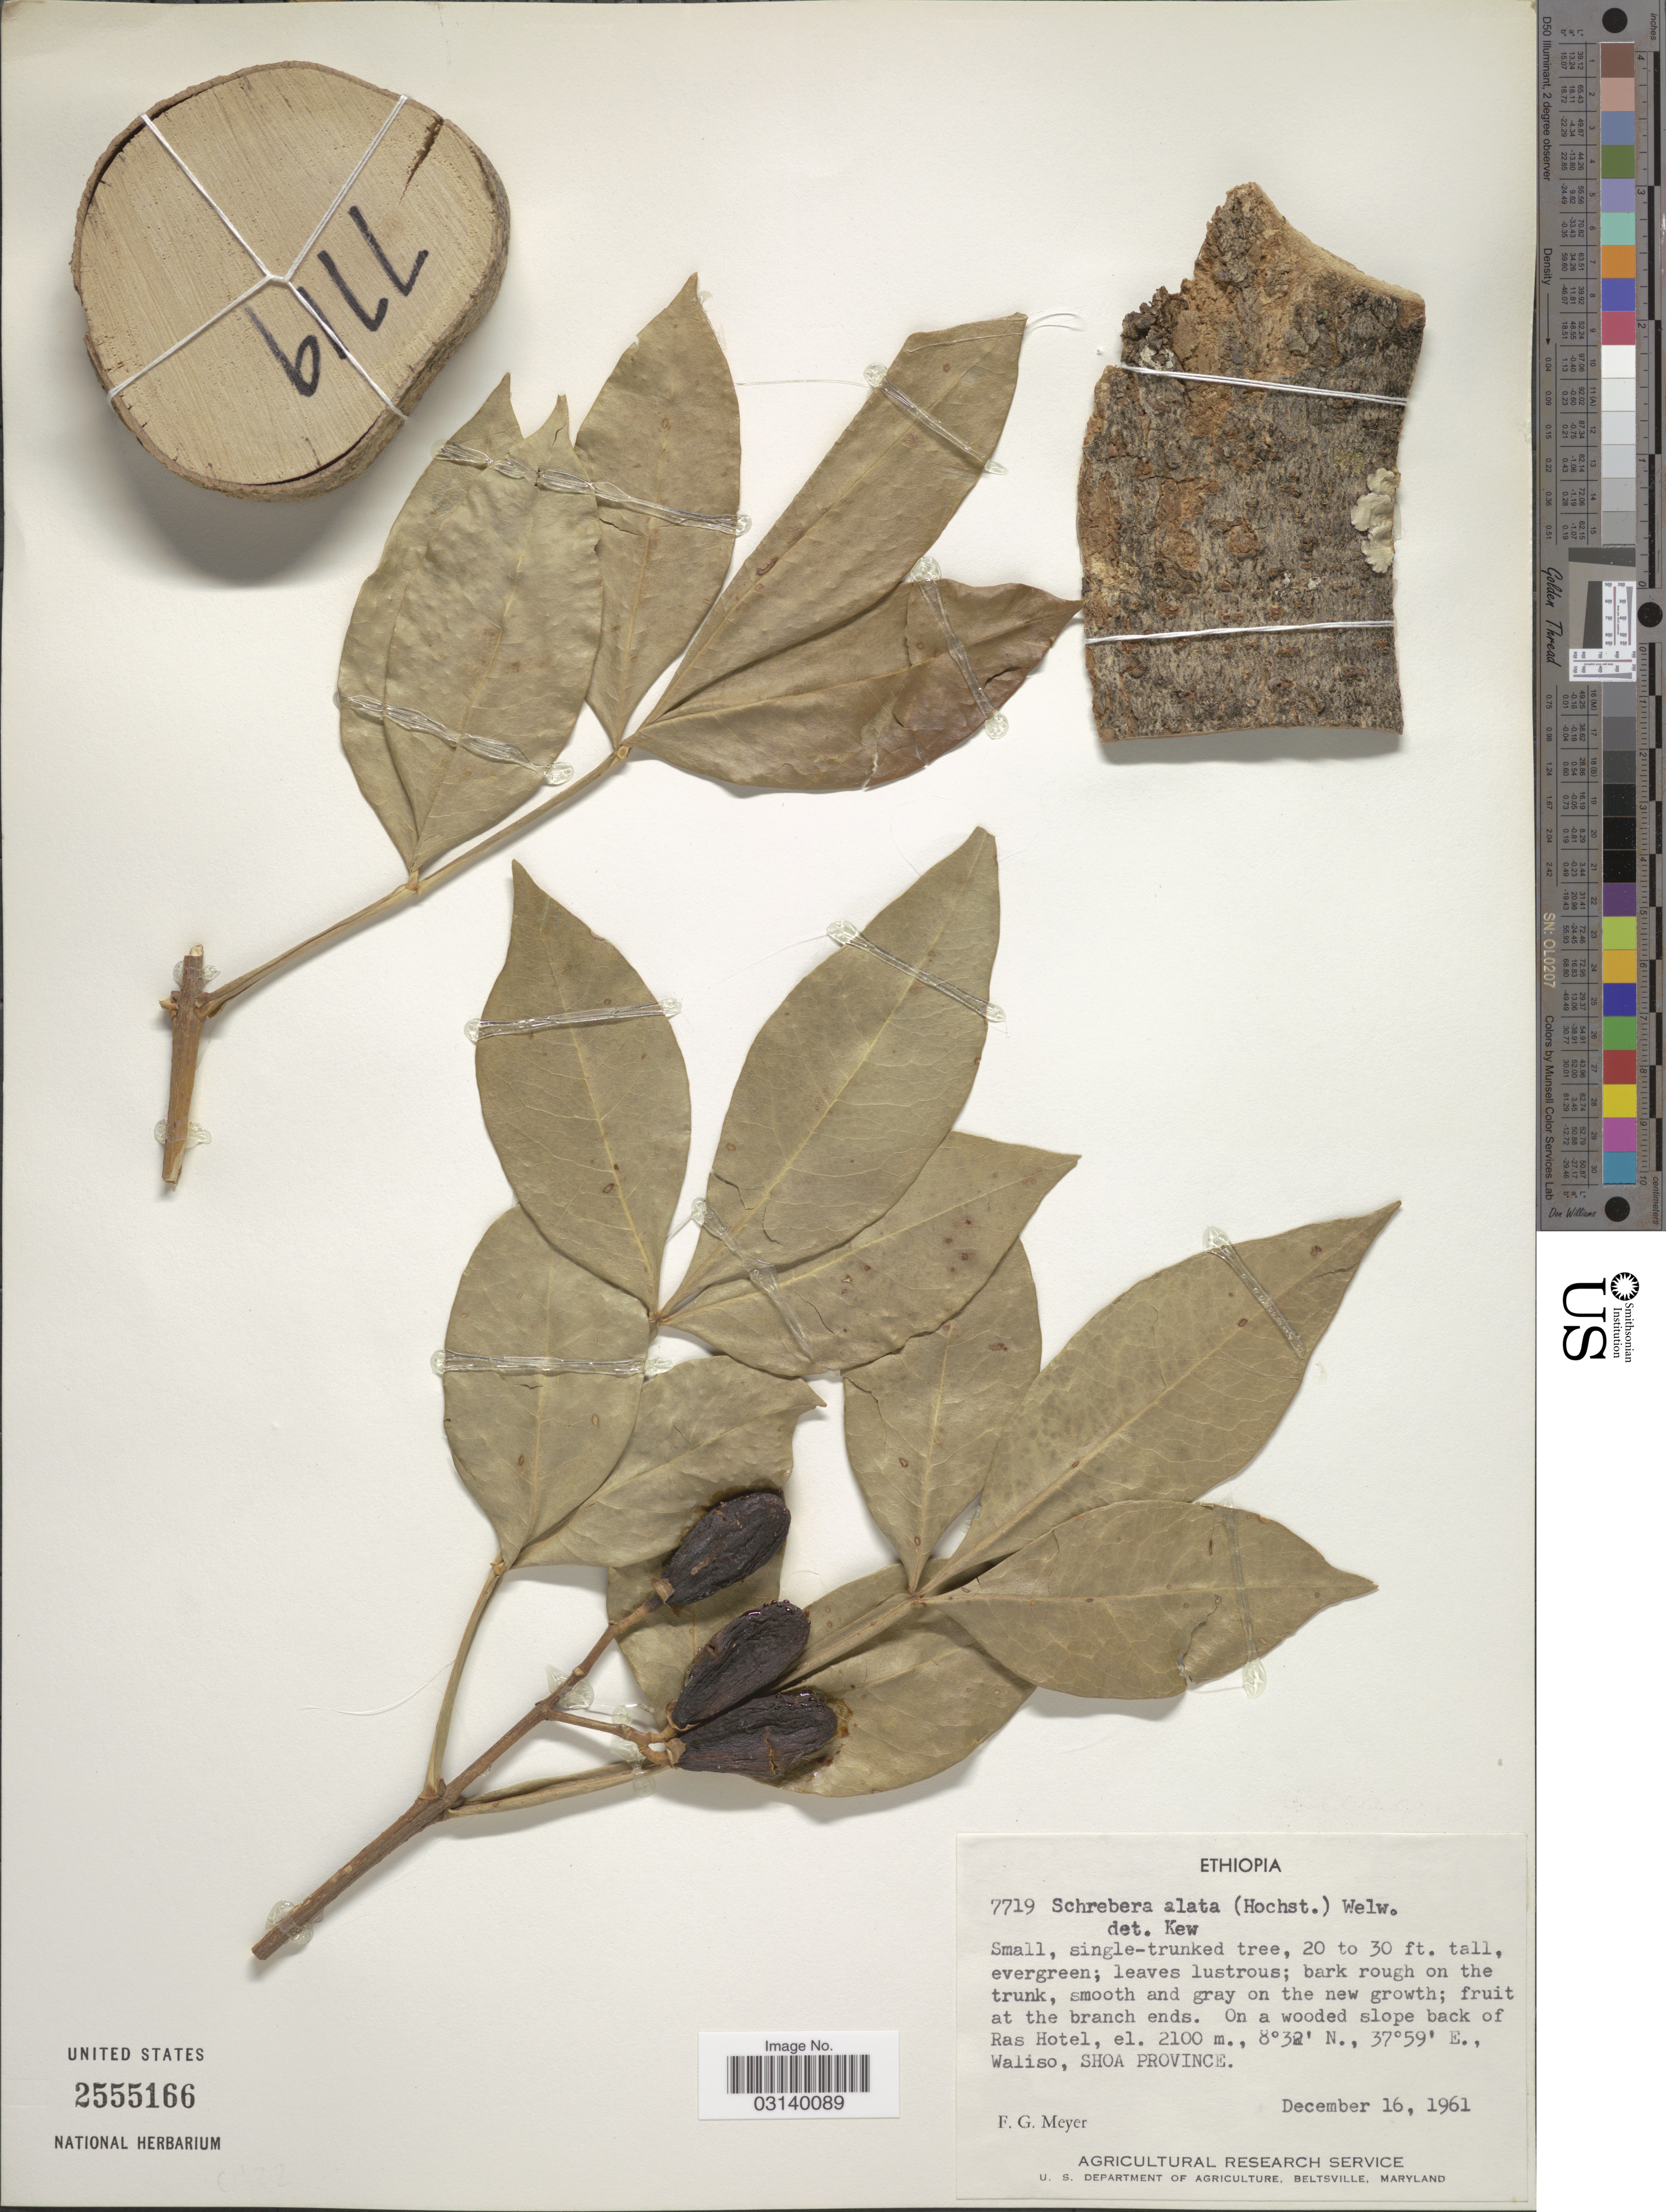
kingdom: Plantae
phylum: Tracheophyta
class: Magnoliopsida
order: Lamiales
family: Oleaceae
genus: Schrebera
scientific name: Schrebera alata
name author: (Hochst.) Welw.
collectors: F. G. Meyer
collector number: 7719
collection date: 1961-12-16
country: Ethiopia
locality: On a wooded slope back of Ras Hotel, Waliso, Shoa Province.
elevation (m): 2100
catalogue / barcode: US 2555166